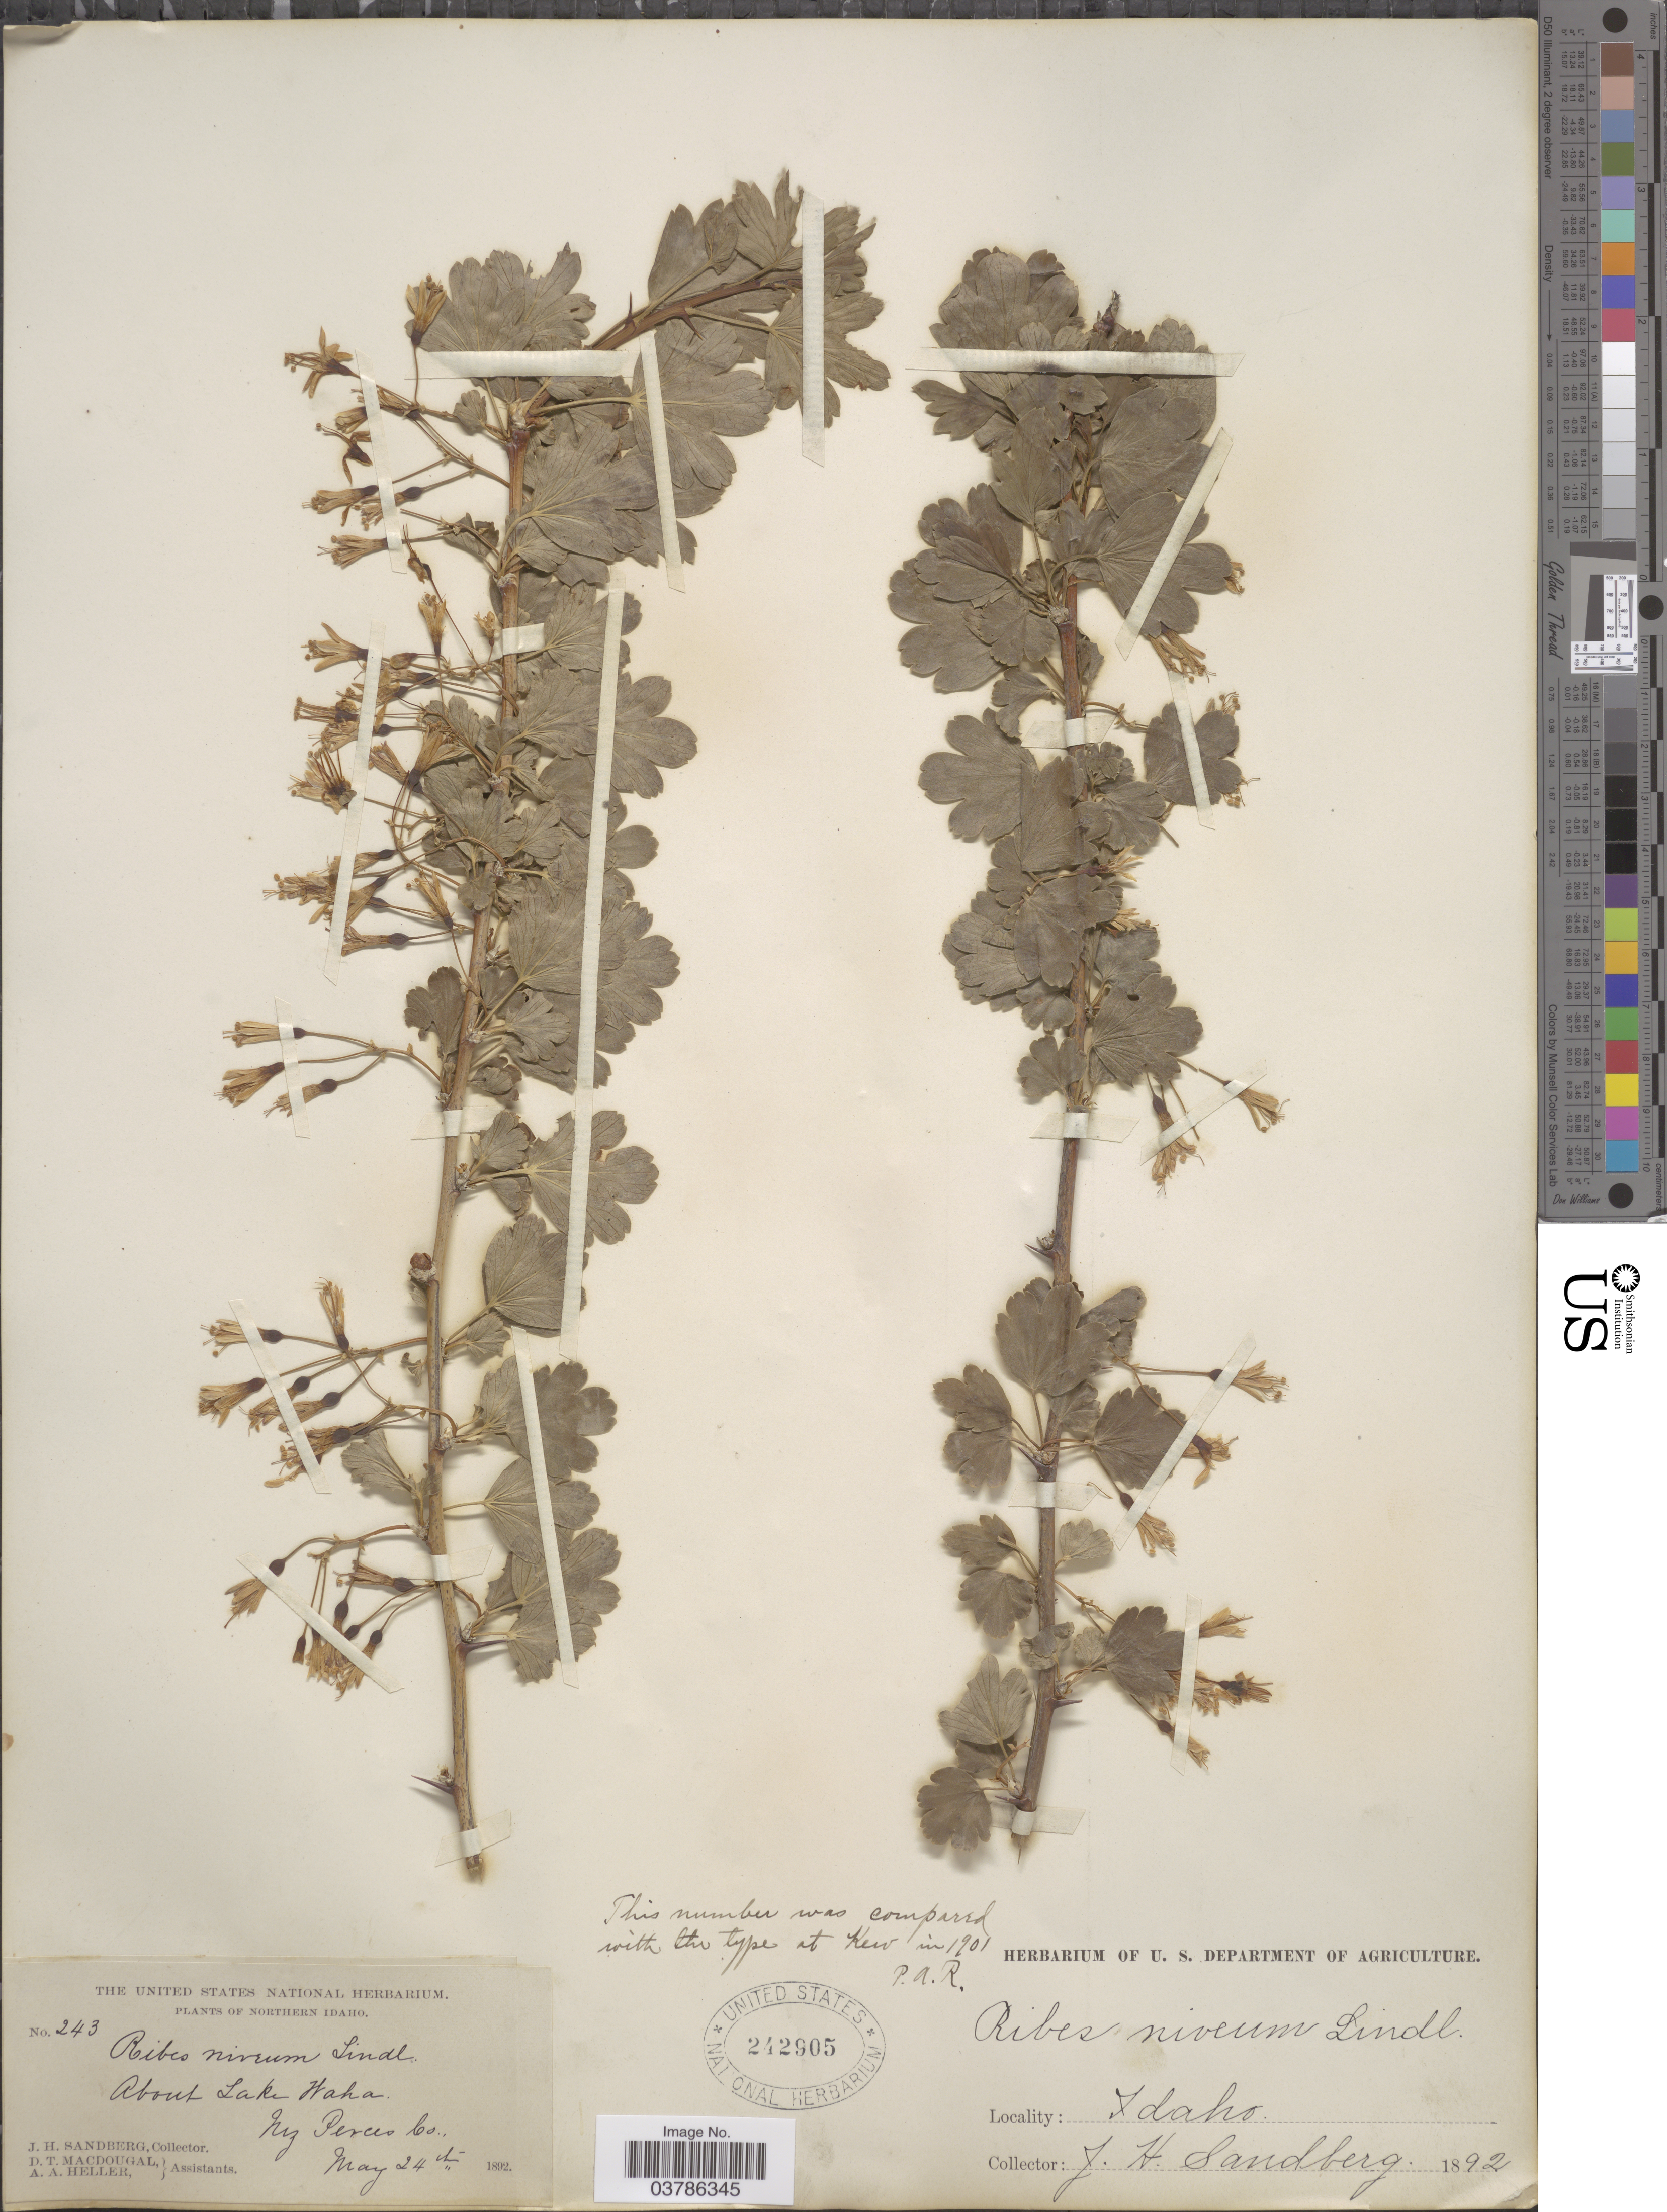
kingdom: Plantae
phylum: Tracheophyta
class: Magnoliopsida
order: Saxifragales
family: Grossulariaceae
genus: Ribes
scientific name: Ribes niveum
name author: Lindl.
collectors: J. H. Sandberg, D. T. MacDougal & A. A. Heller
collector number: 243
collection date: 1892-05-24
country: United States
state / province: Idaho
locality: Northern Idaho. About Lake Waha. Nez Perces Co.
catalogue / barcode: US 242905